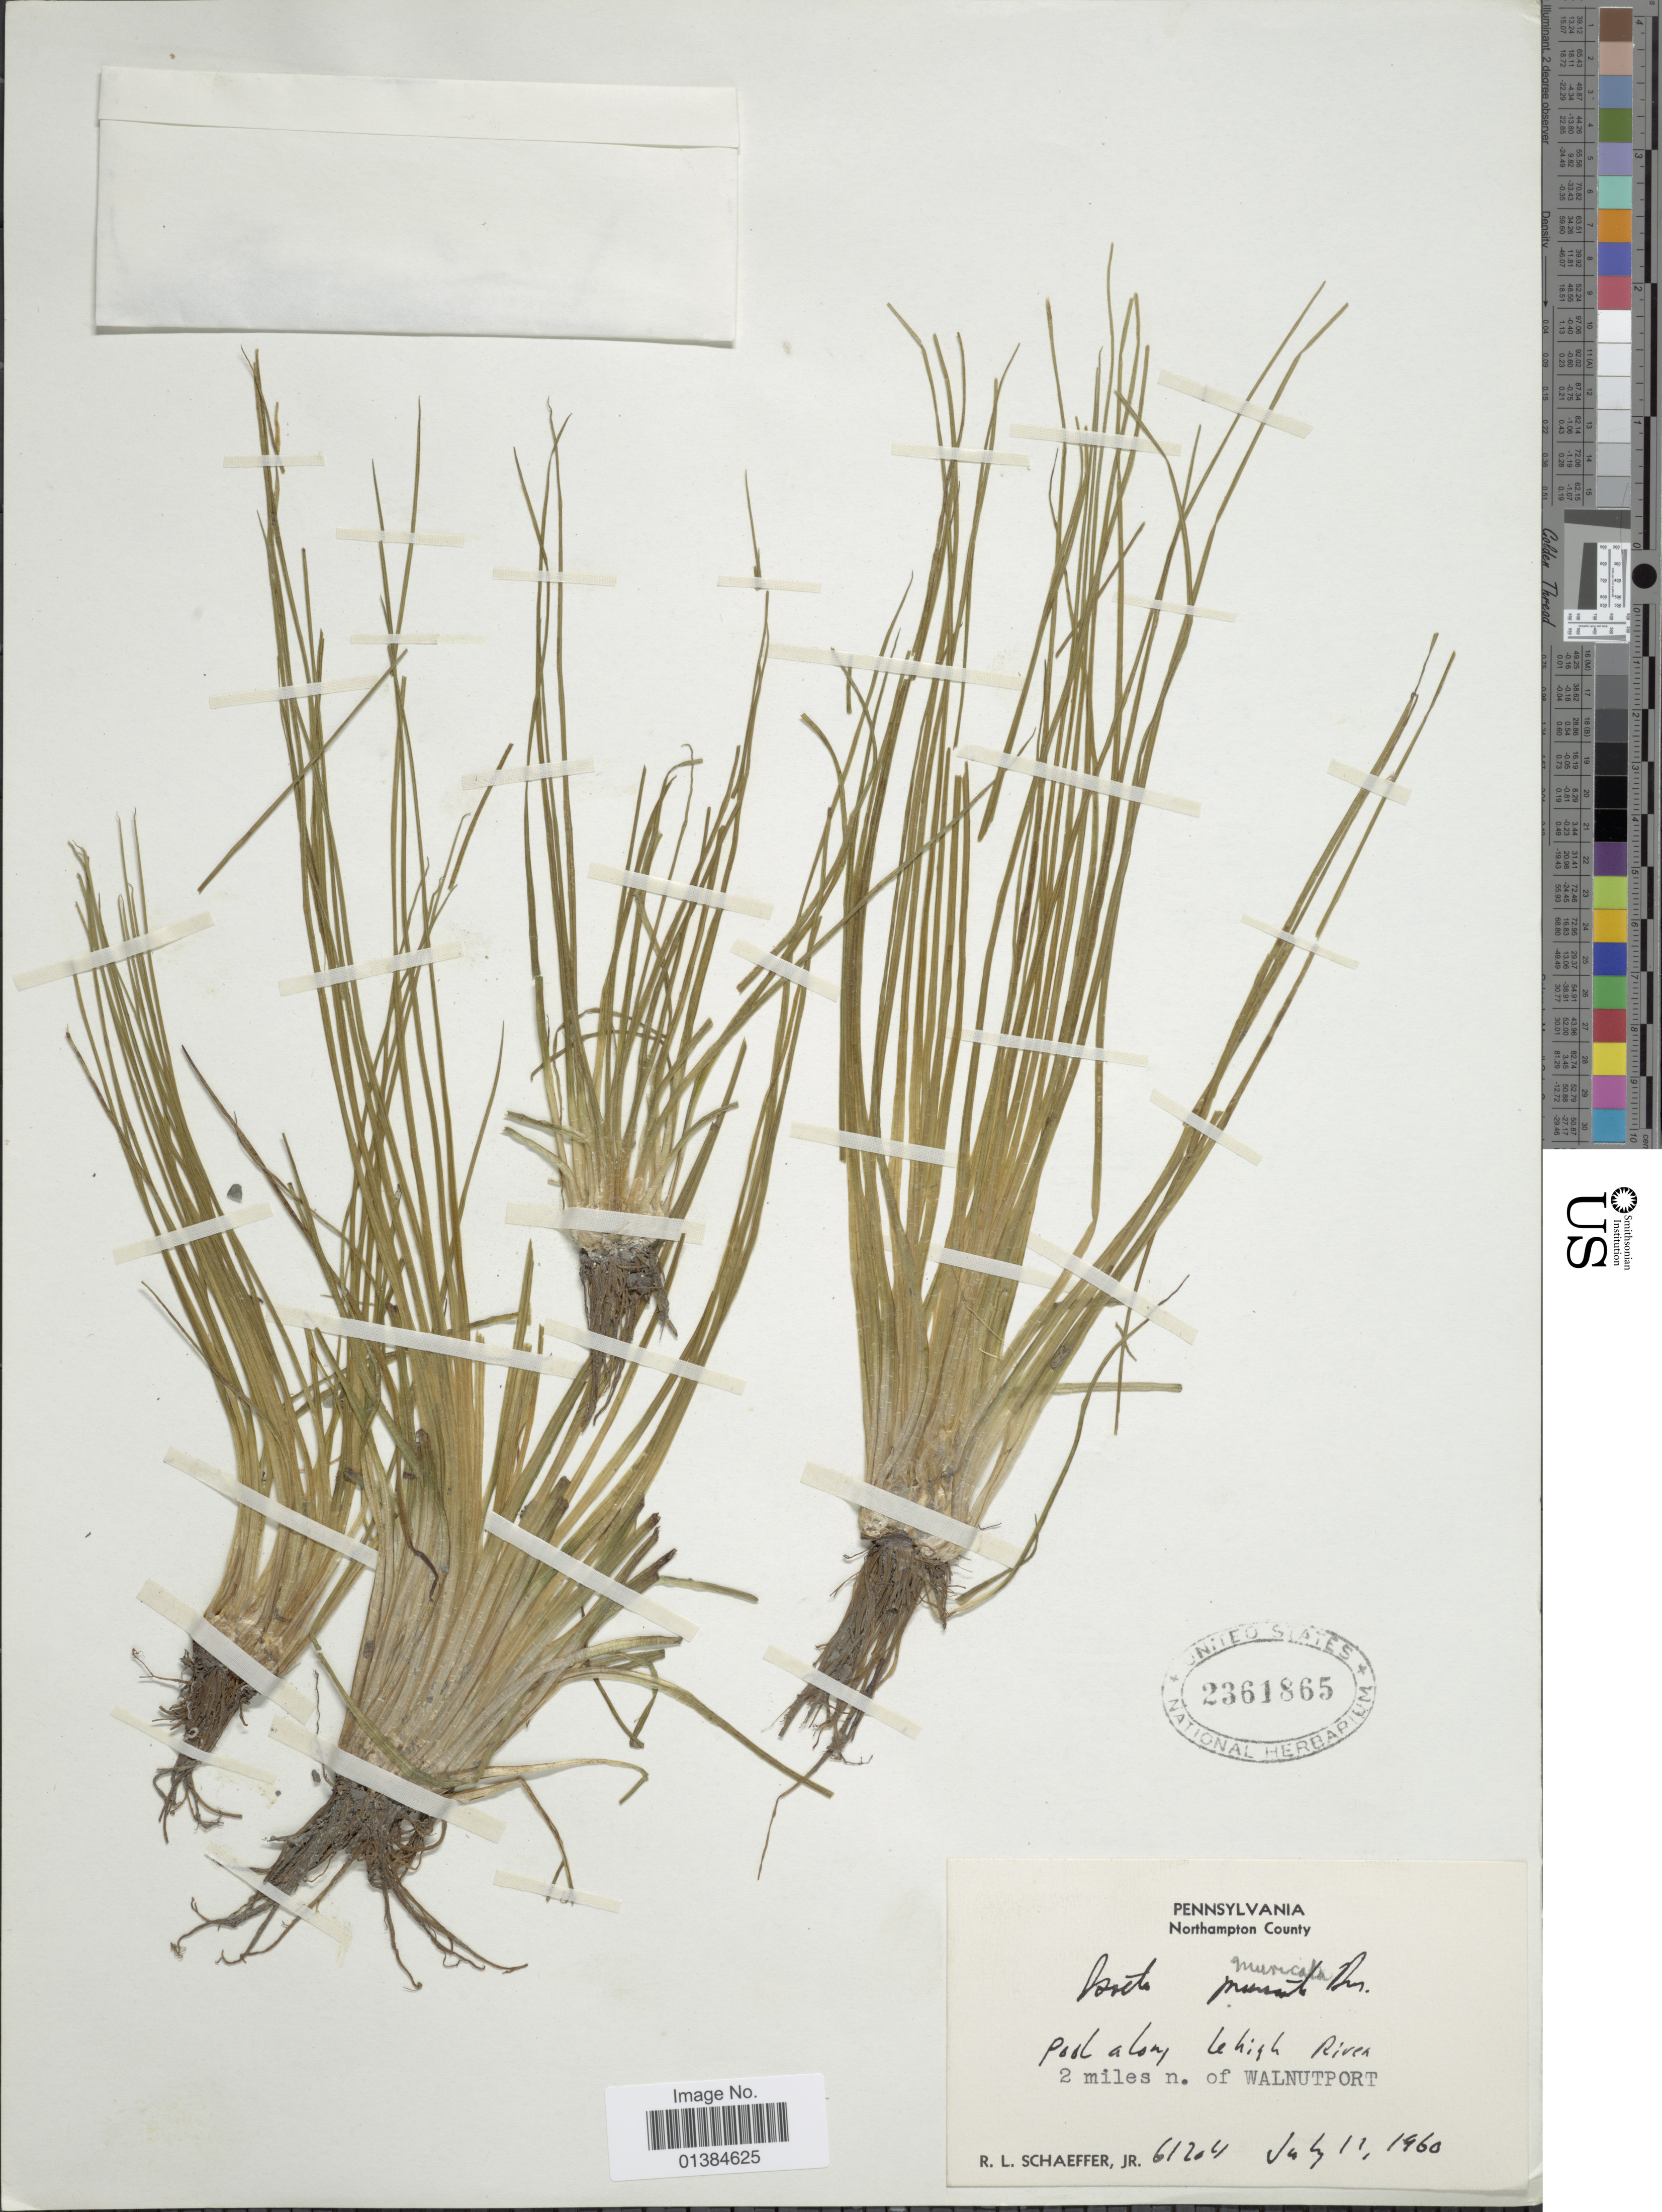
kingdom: Plantae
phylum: Tracheophyta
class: Lycopodiopsida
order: Isoetales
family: Isoetaceae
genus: Isoetes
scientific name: Isoetes muricata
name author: C.F. Reed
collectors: R. L. Schaeffer Jr.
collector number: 61204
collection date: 1960-07-11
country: United States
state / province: Pennsylvania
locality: Northampton County. Pool along Lehgh River, 2 miles n. of Walnutport.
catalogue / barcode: US 2361865